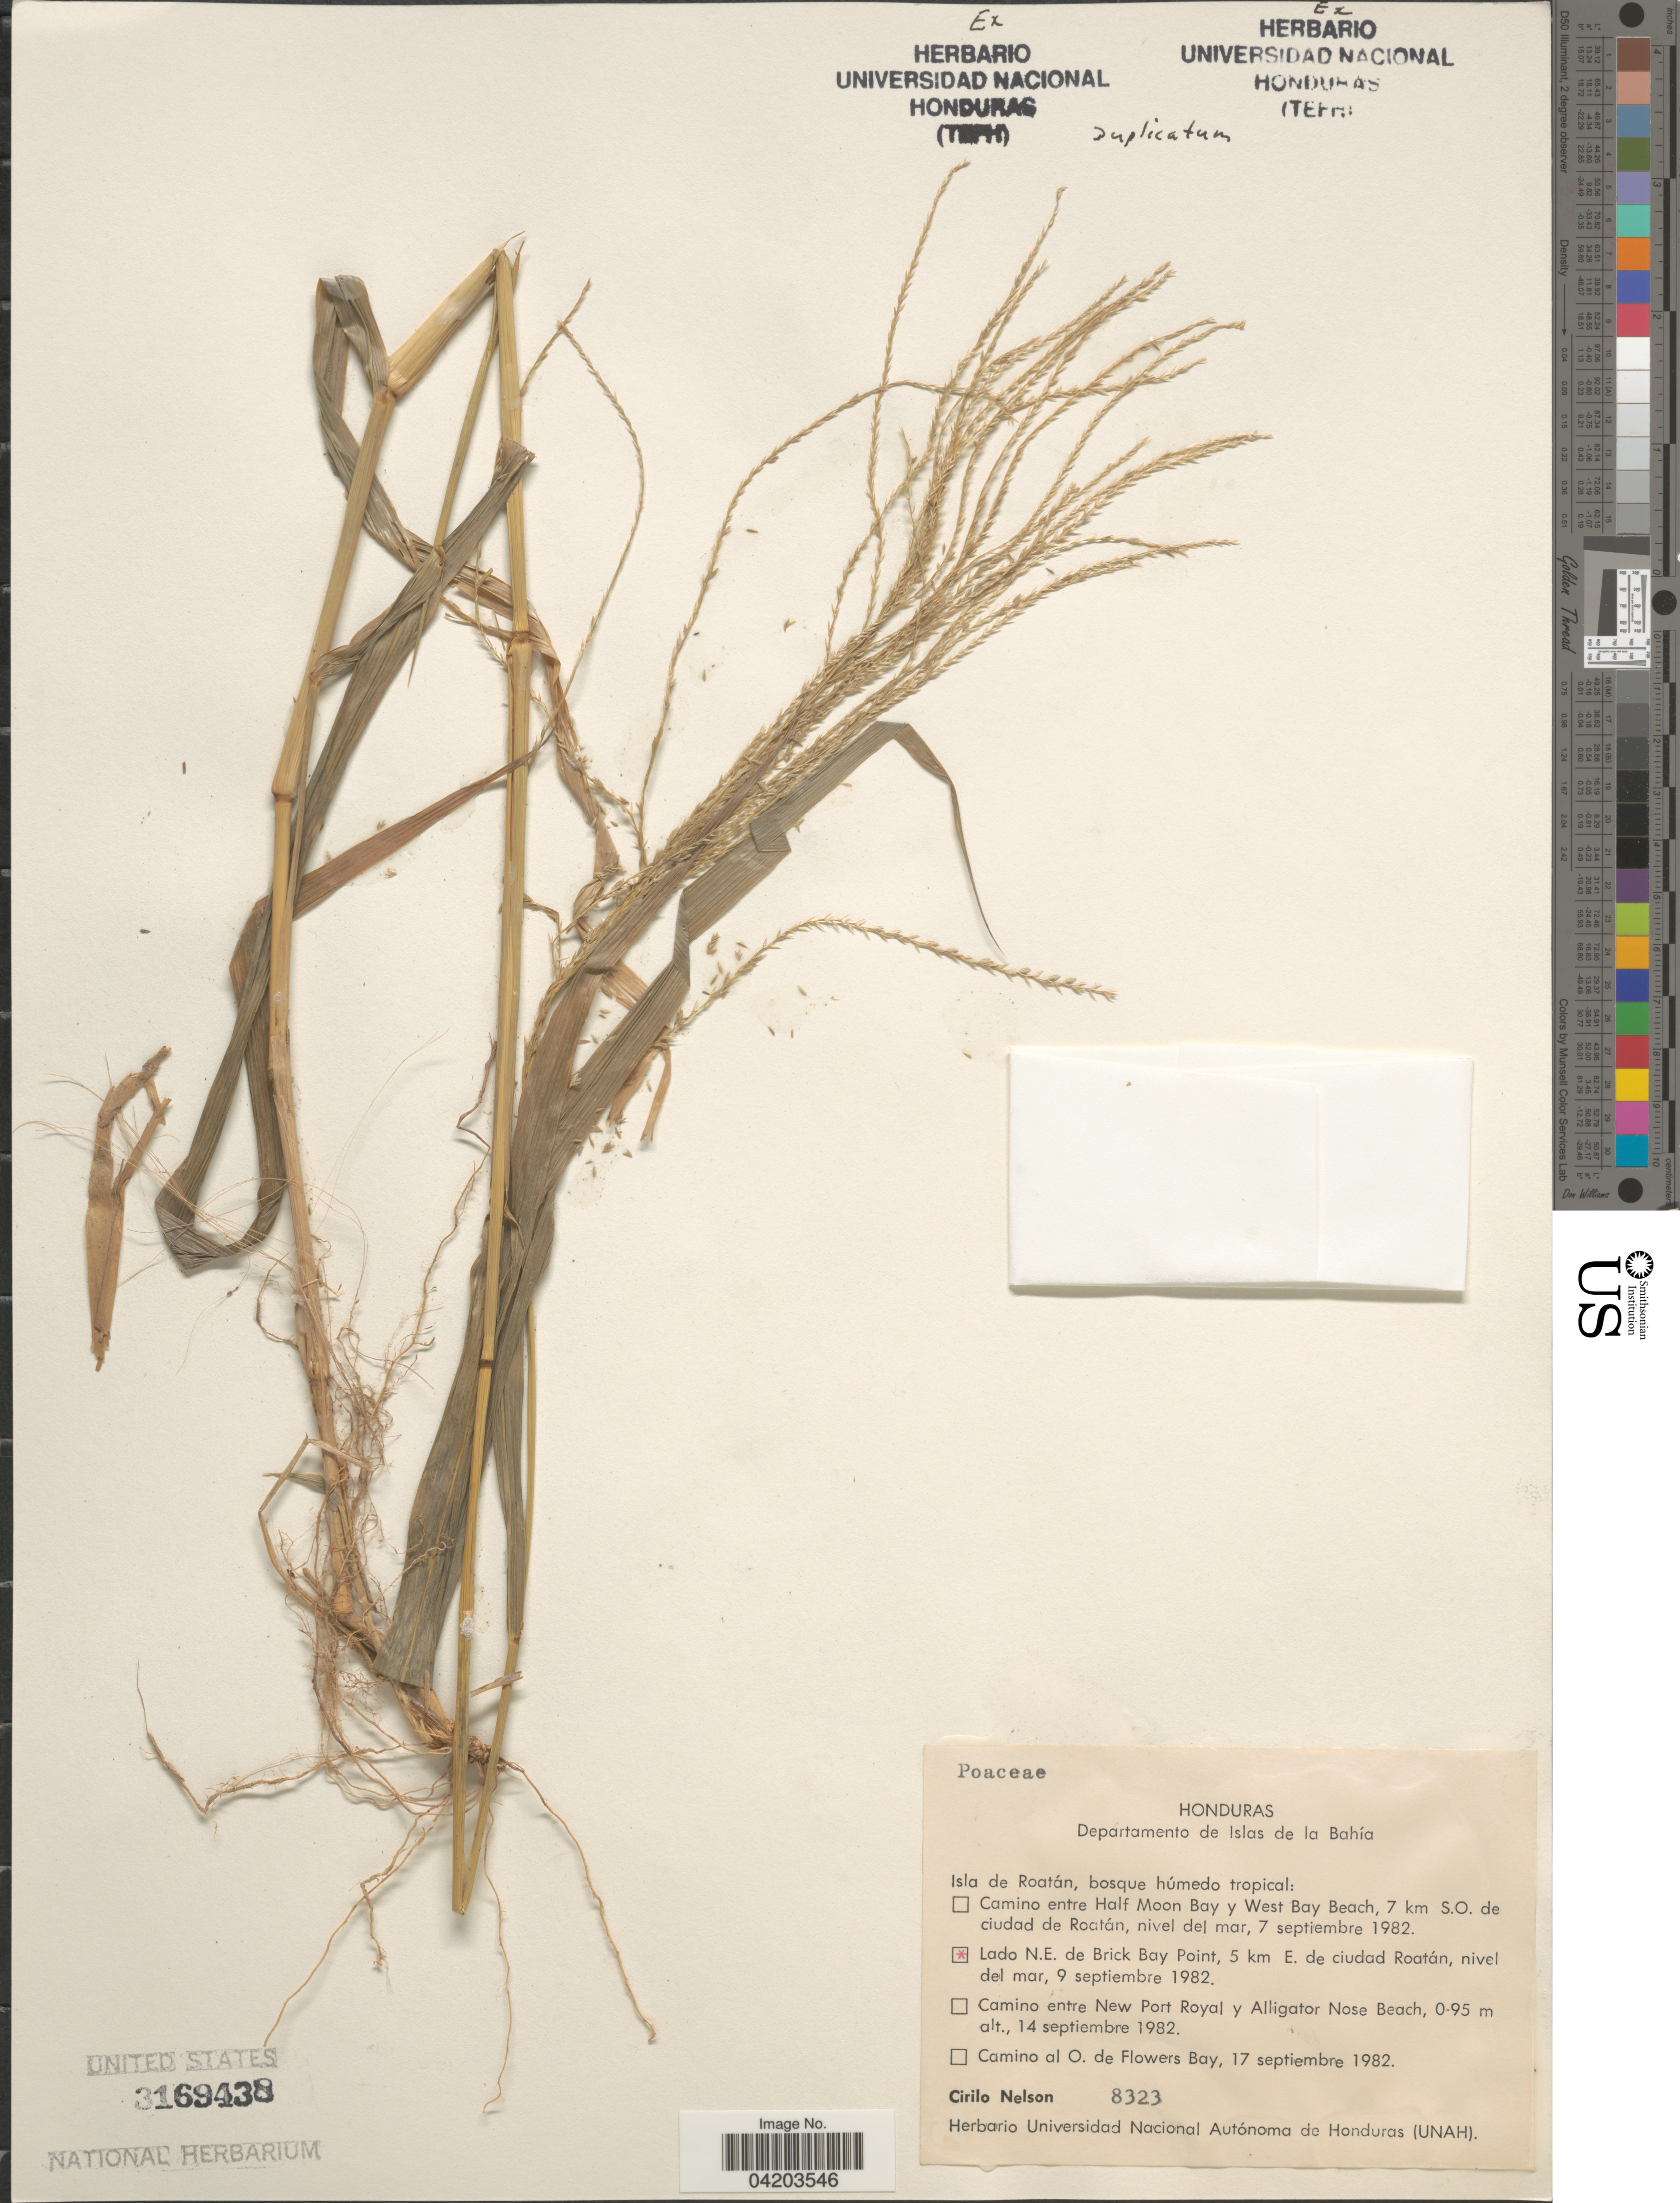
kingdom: Plantae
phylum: Tracheophyta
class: Liliopsida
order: Poales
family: Poaceae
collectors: C. Nelson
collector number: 8323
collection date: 1982-09-09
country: Honduras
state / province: Islas de la Bahía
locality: Departamento de Islas de la Bahia. Isla de Roatán, bosque húmedo tropical: Lado N.E. de Brick Bay Point, 5 km E. de ciudad Roatán.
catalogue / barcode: US 3169438